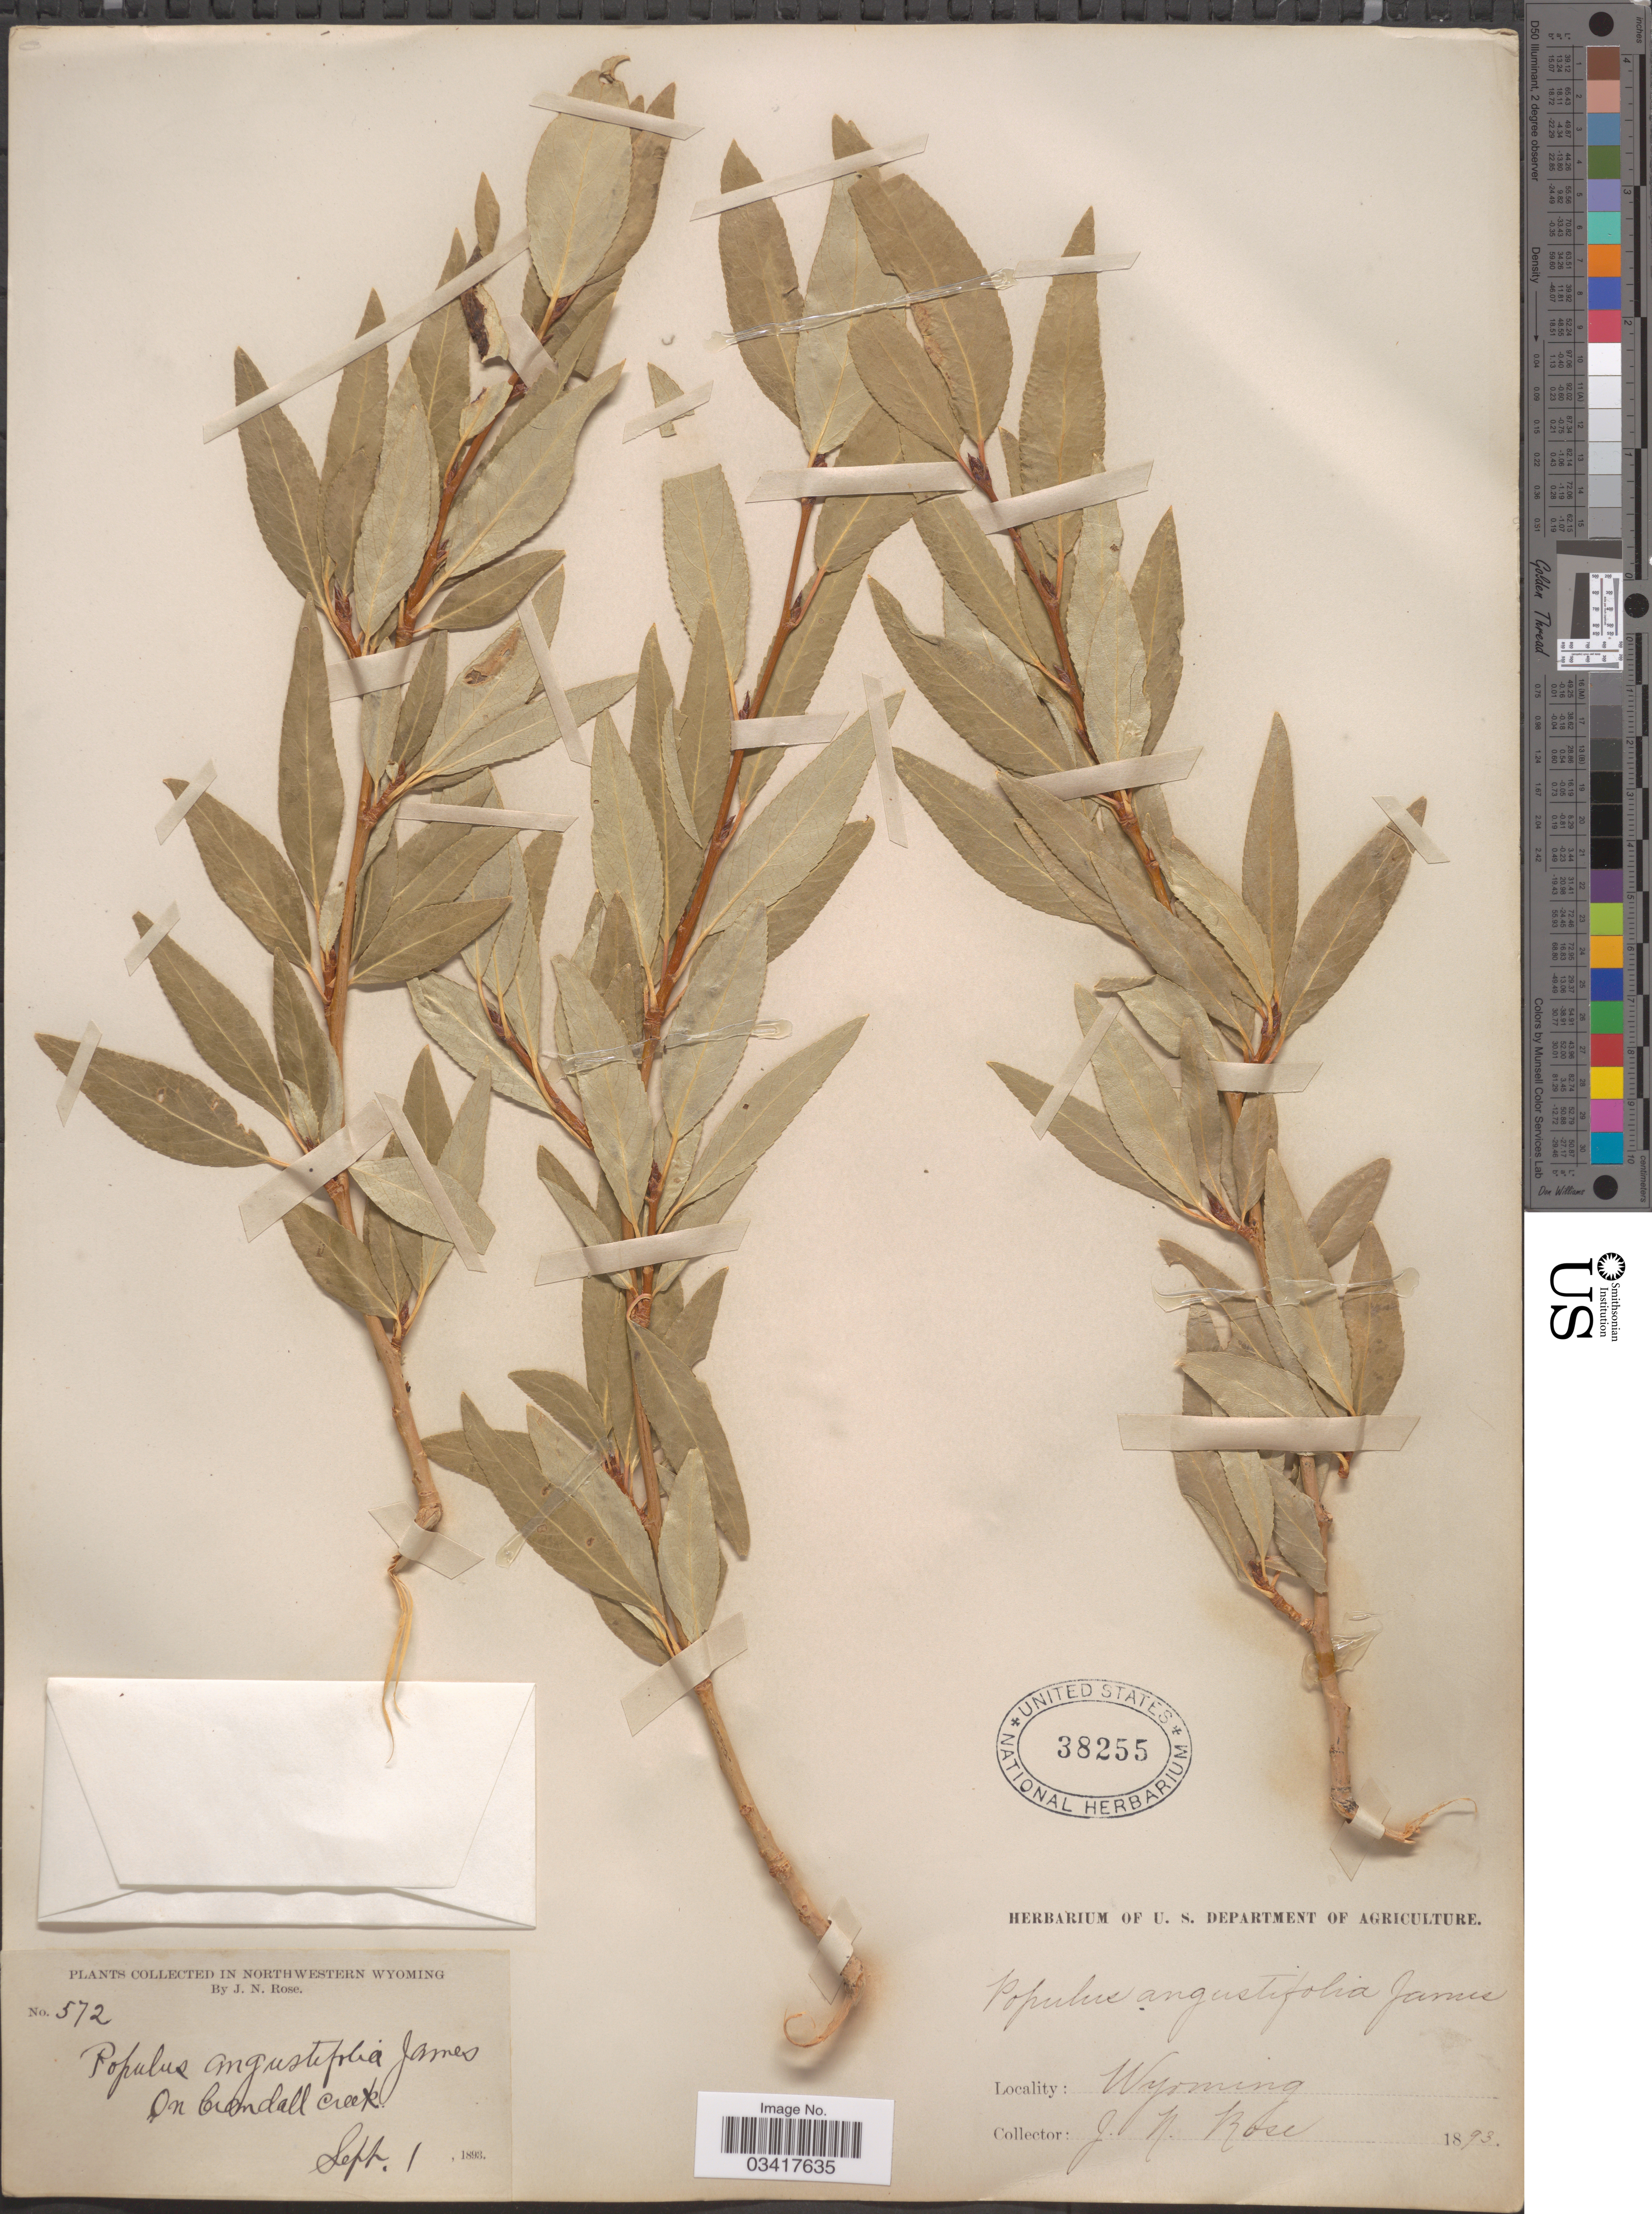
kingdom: Plantae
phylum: Tracheophyta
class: Magnoliopsida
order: Malpighiales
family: Salicaceae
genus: Populus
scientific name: Populus angustifolia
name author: E. James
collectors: J. N. Rose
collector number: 572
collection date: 1893-09-01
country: United States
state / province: Wyoming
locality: In northwestern Wyoming. On Crandall Creek.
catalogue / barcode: US 38255